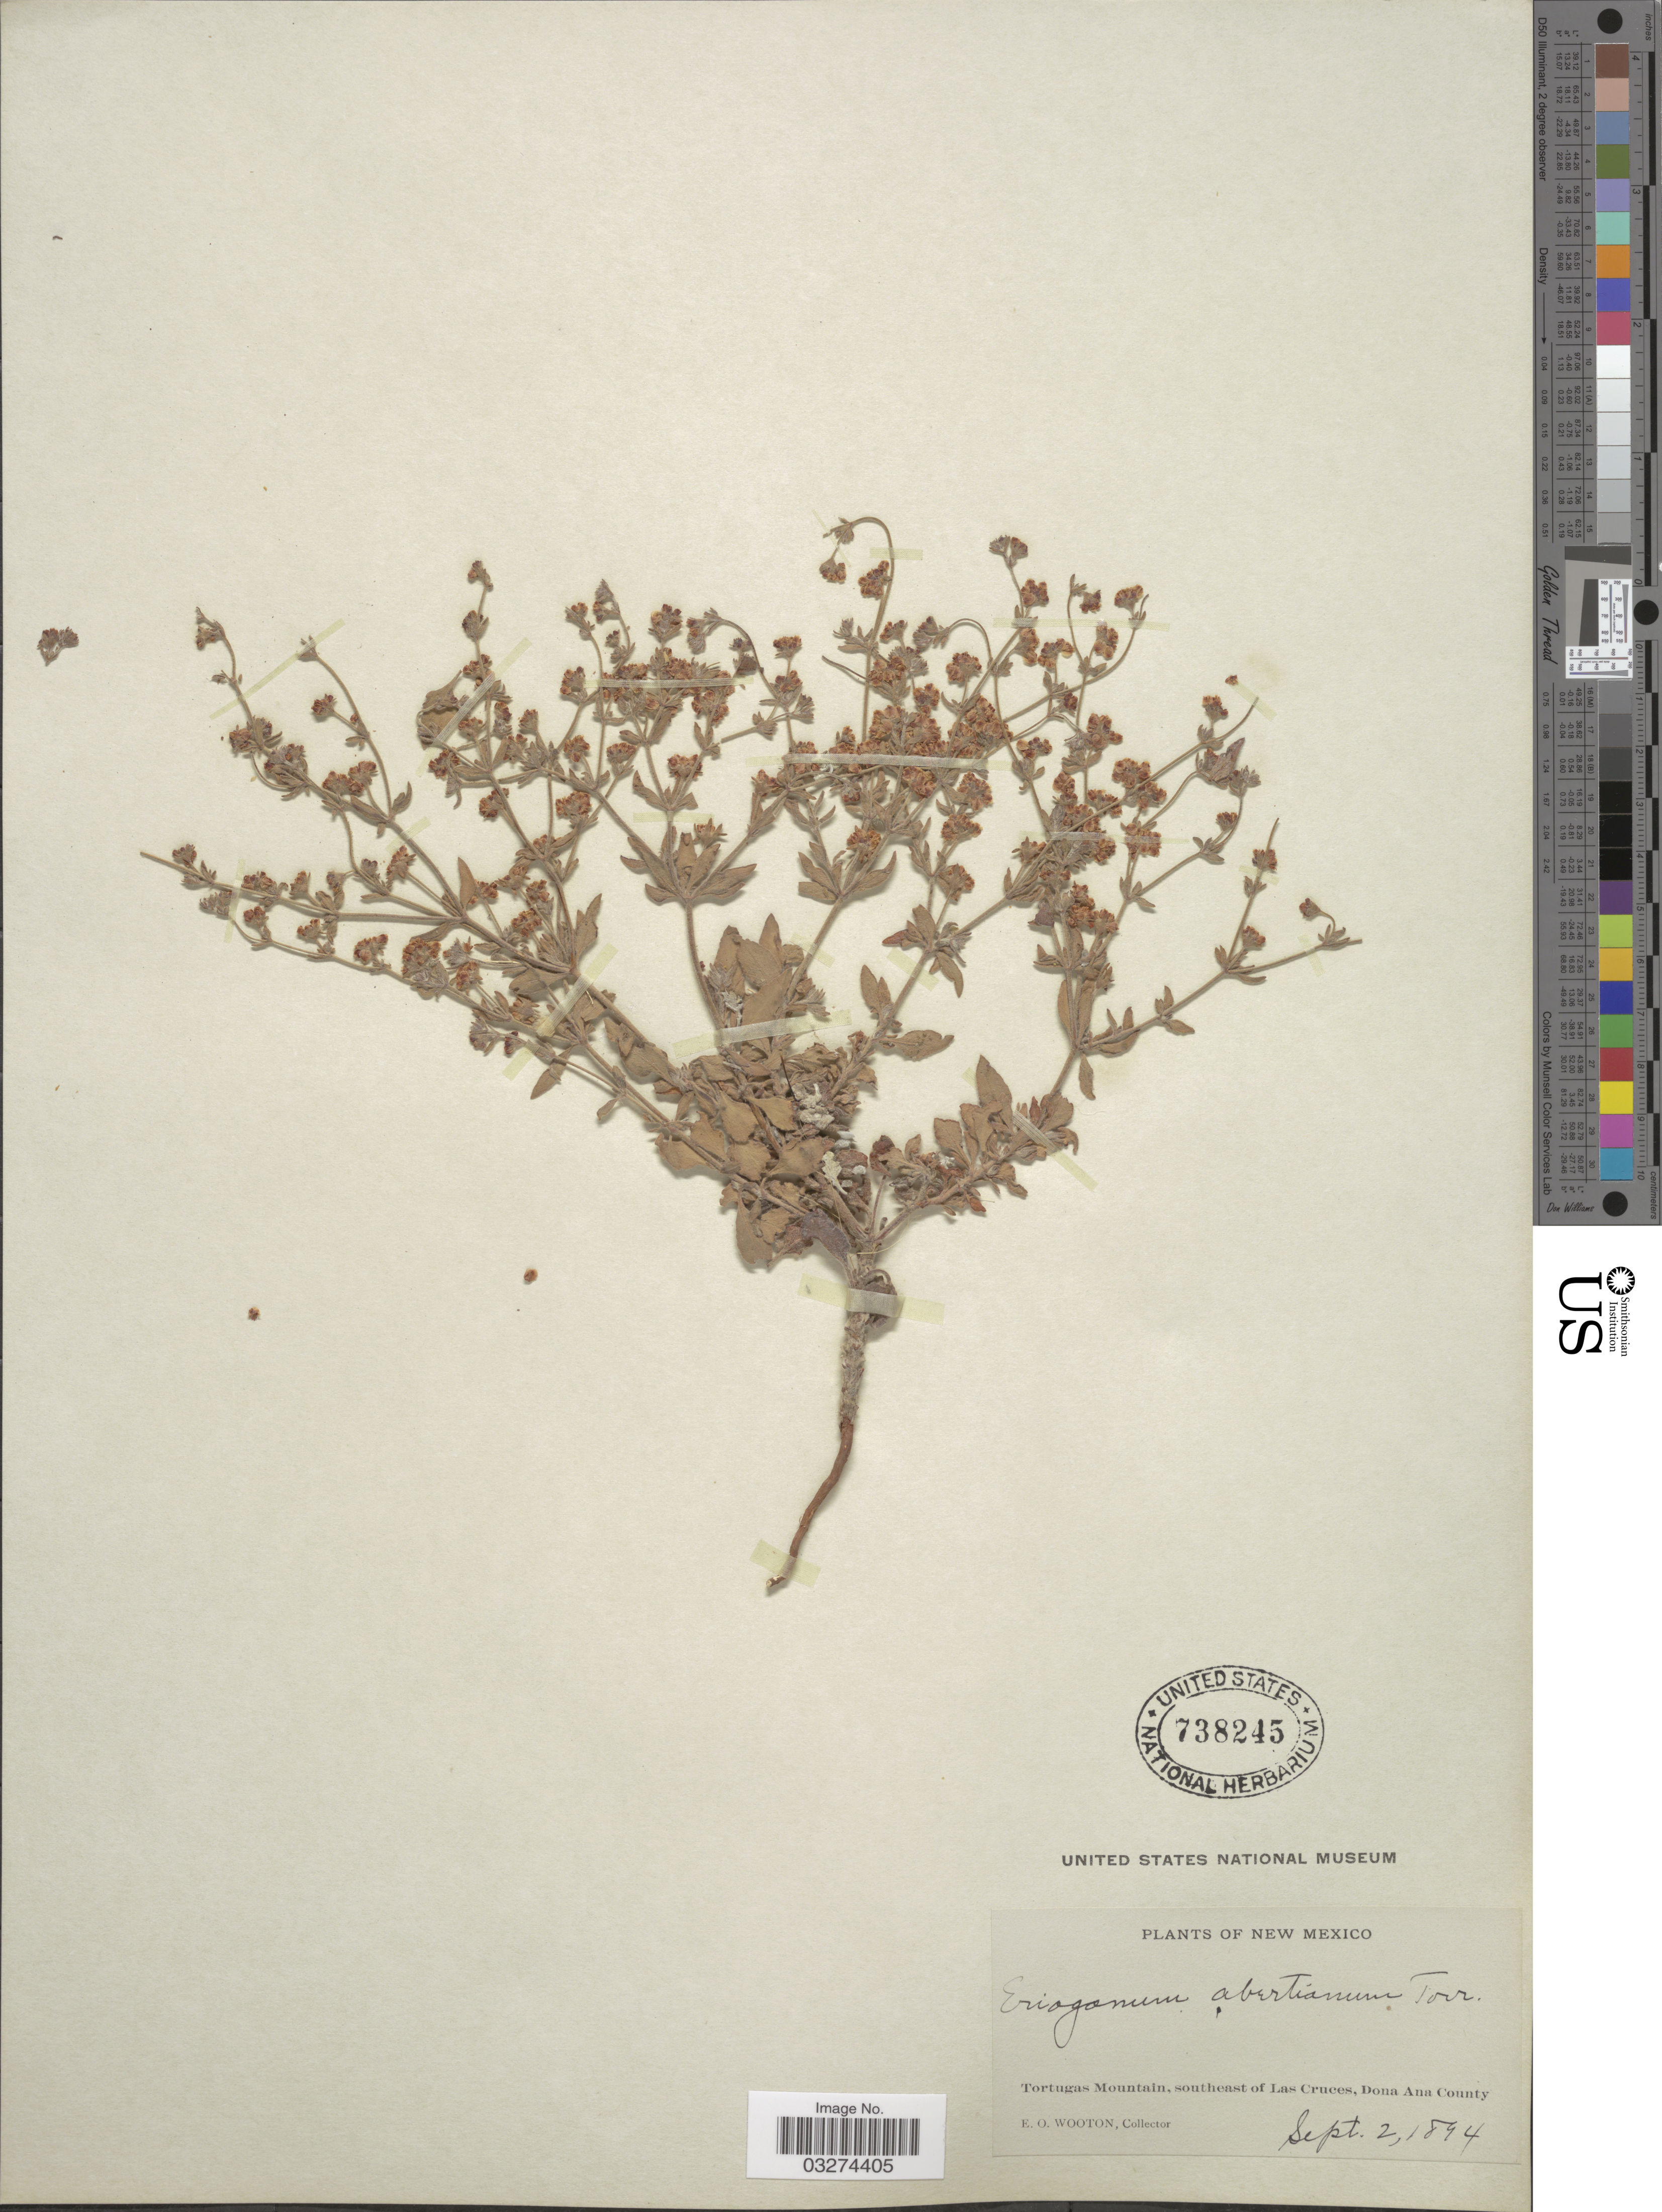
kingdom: Plantae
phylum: Tracheophyta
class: Magnoliopsida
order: Caryophyllales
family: Polygonaceae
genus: Eriogonum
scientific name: Eriogonum abertianum var. ruberrimum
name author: (Gand.) Gand.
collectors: E. O. Wooton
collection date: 1894-09-02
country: United States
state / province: New Mexico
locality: Tortugas Mountain, southeast of Las Cruces, Dona Ana County.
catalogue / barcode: US 738245